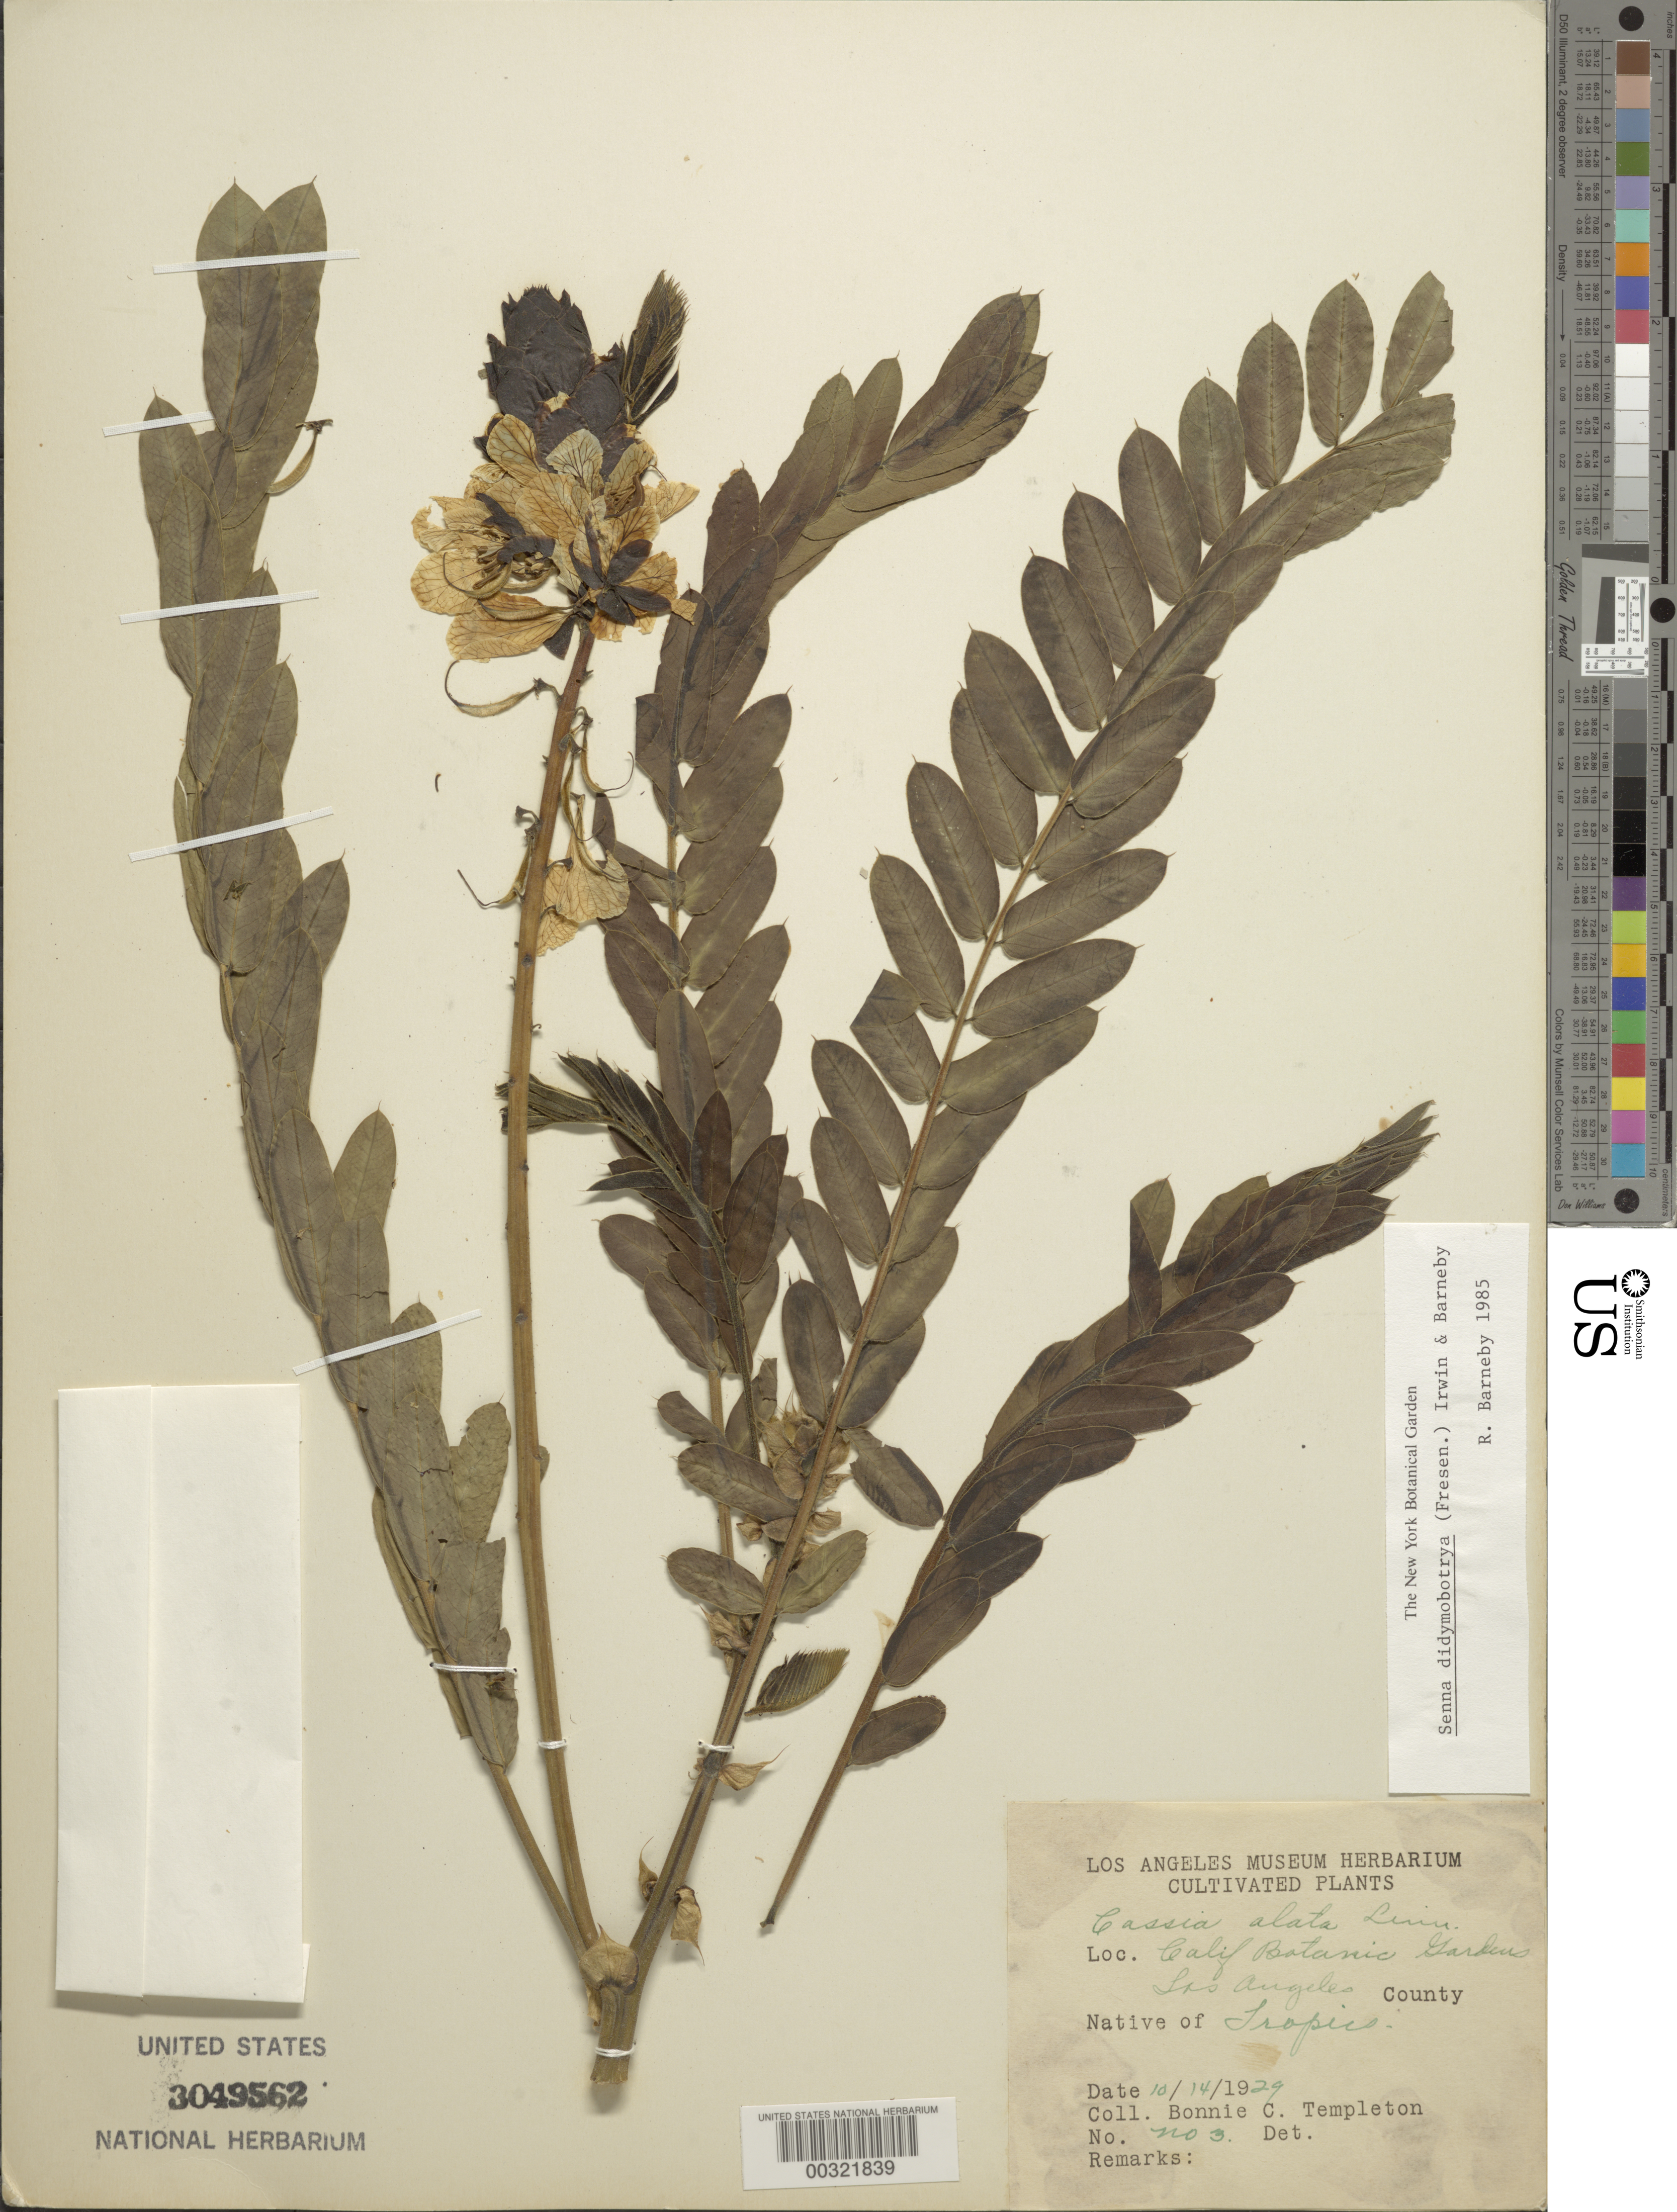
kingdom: Plantae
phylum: Tracheophyta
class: Magnoliopsida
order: Fabales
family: Fabaceae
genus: Senna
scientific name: Senna didymobotrya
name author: (Fresen.) H.S. Irwin & Barneby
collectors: B. Templeton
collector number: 3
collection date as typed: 14 Oct 1929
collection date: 1929-10-14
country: United States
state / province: Florida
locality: Southern Florida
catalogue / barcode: US 3049562